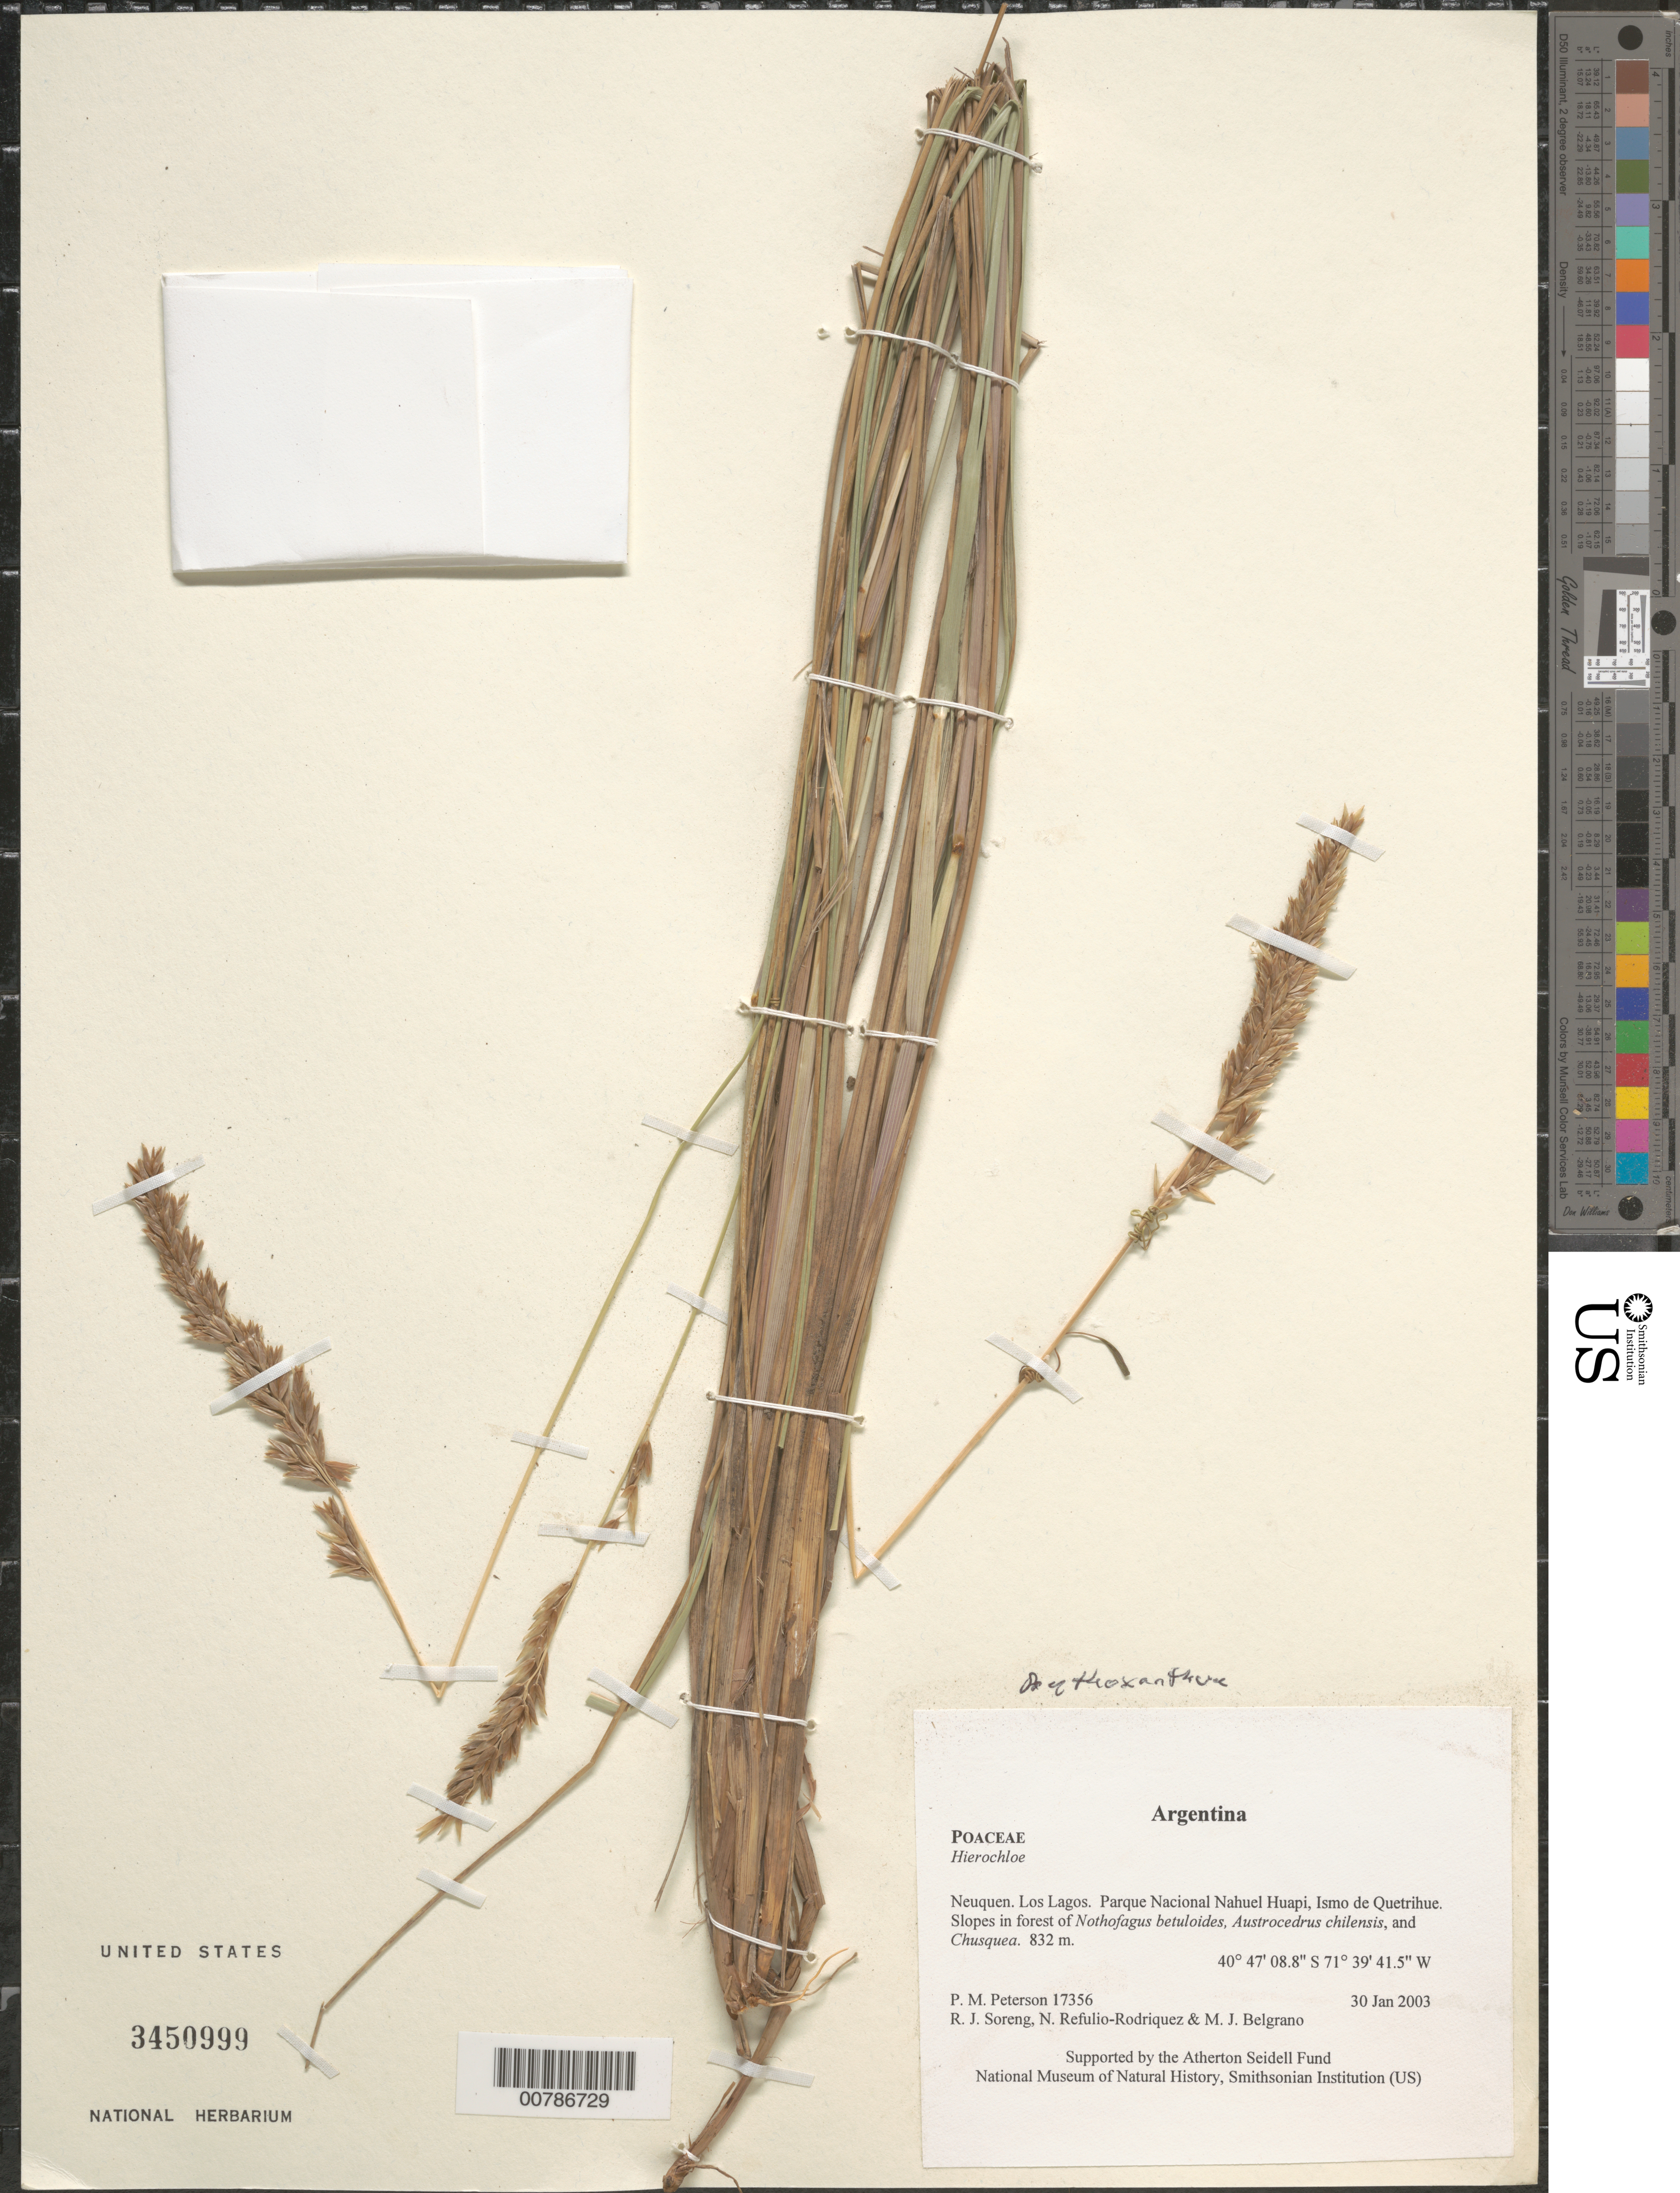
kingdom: Plantae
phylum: Tracheophyta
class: Liliopsida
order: Poales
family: Poaceae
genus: Anthoxanthum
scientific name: Anthoxanthum juncifolium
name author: (Hack.) Veldkamp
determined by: Soreng, Robert J., Research Associate (BOT), Smithsonian Institution - National Museum of Natural History (UNITED STATES)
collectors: P. M. Peterson, R. J. Soreng, N. Refulio-Rodríguez & M. Belgrano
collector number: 17356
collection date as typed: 30 Jan 2003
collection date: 2003-01-30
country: Argentina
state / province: Neuquen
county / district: Los Lagos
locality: Parque Nacional Nahuel Huapi, Ismo de Quetrihue. Slopes in forest of Nothofagus betuloides, Austrocedrus chilensis, and Chusquea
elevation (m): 832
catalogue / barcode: US 3450999